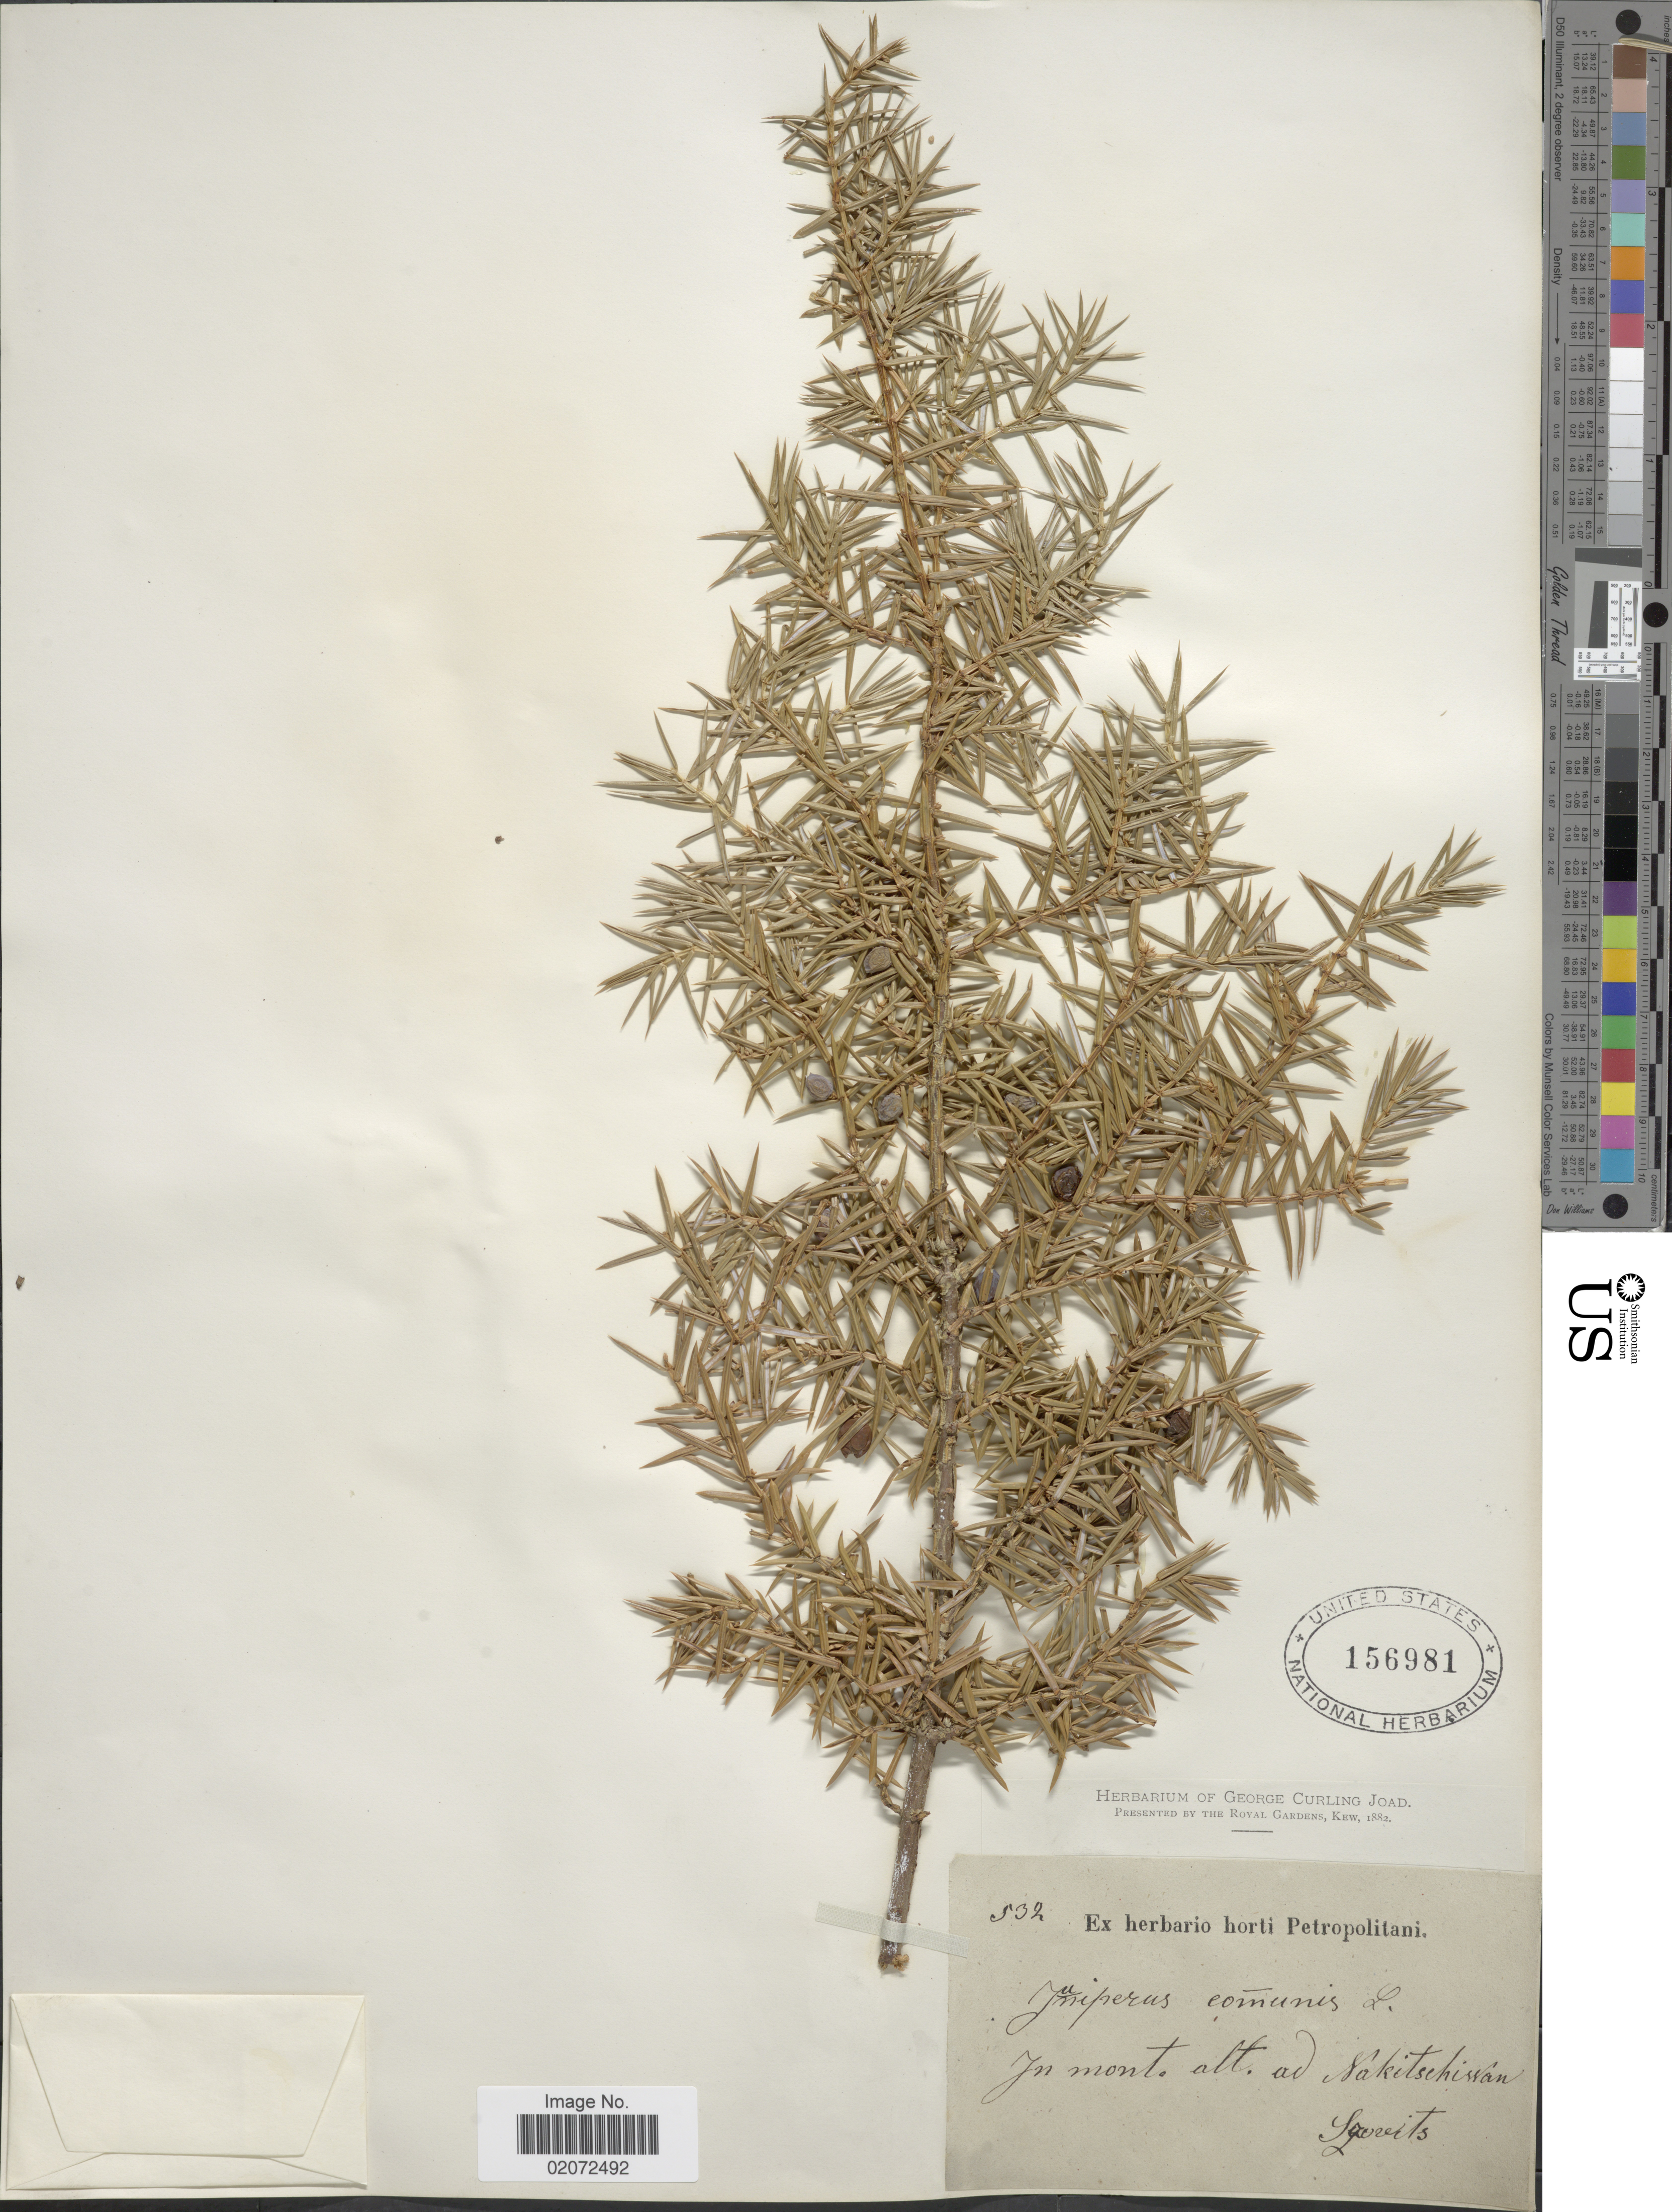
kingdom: Plantae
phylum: Tracheophyta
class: Pinopsida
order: Pinales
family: Cupressaceae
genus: Juniperus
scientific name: Juniperus communis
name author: L.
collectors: Szovits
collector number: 532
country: Azerbaijan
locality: In mont. alt. ad Nakitschissan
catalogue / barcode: US 156981